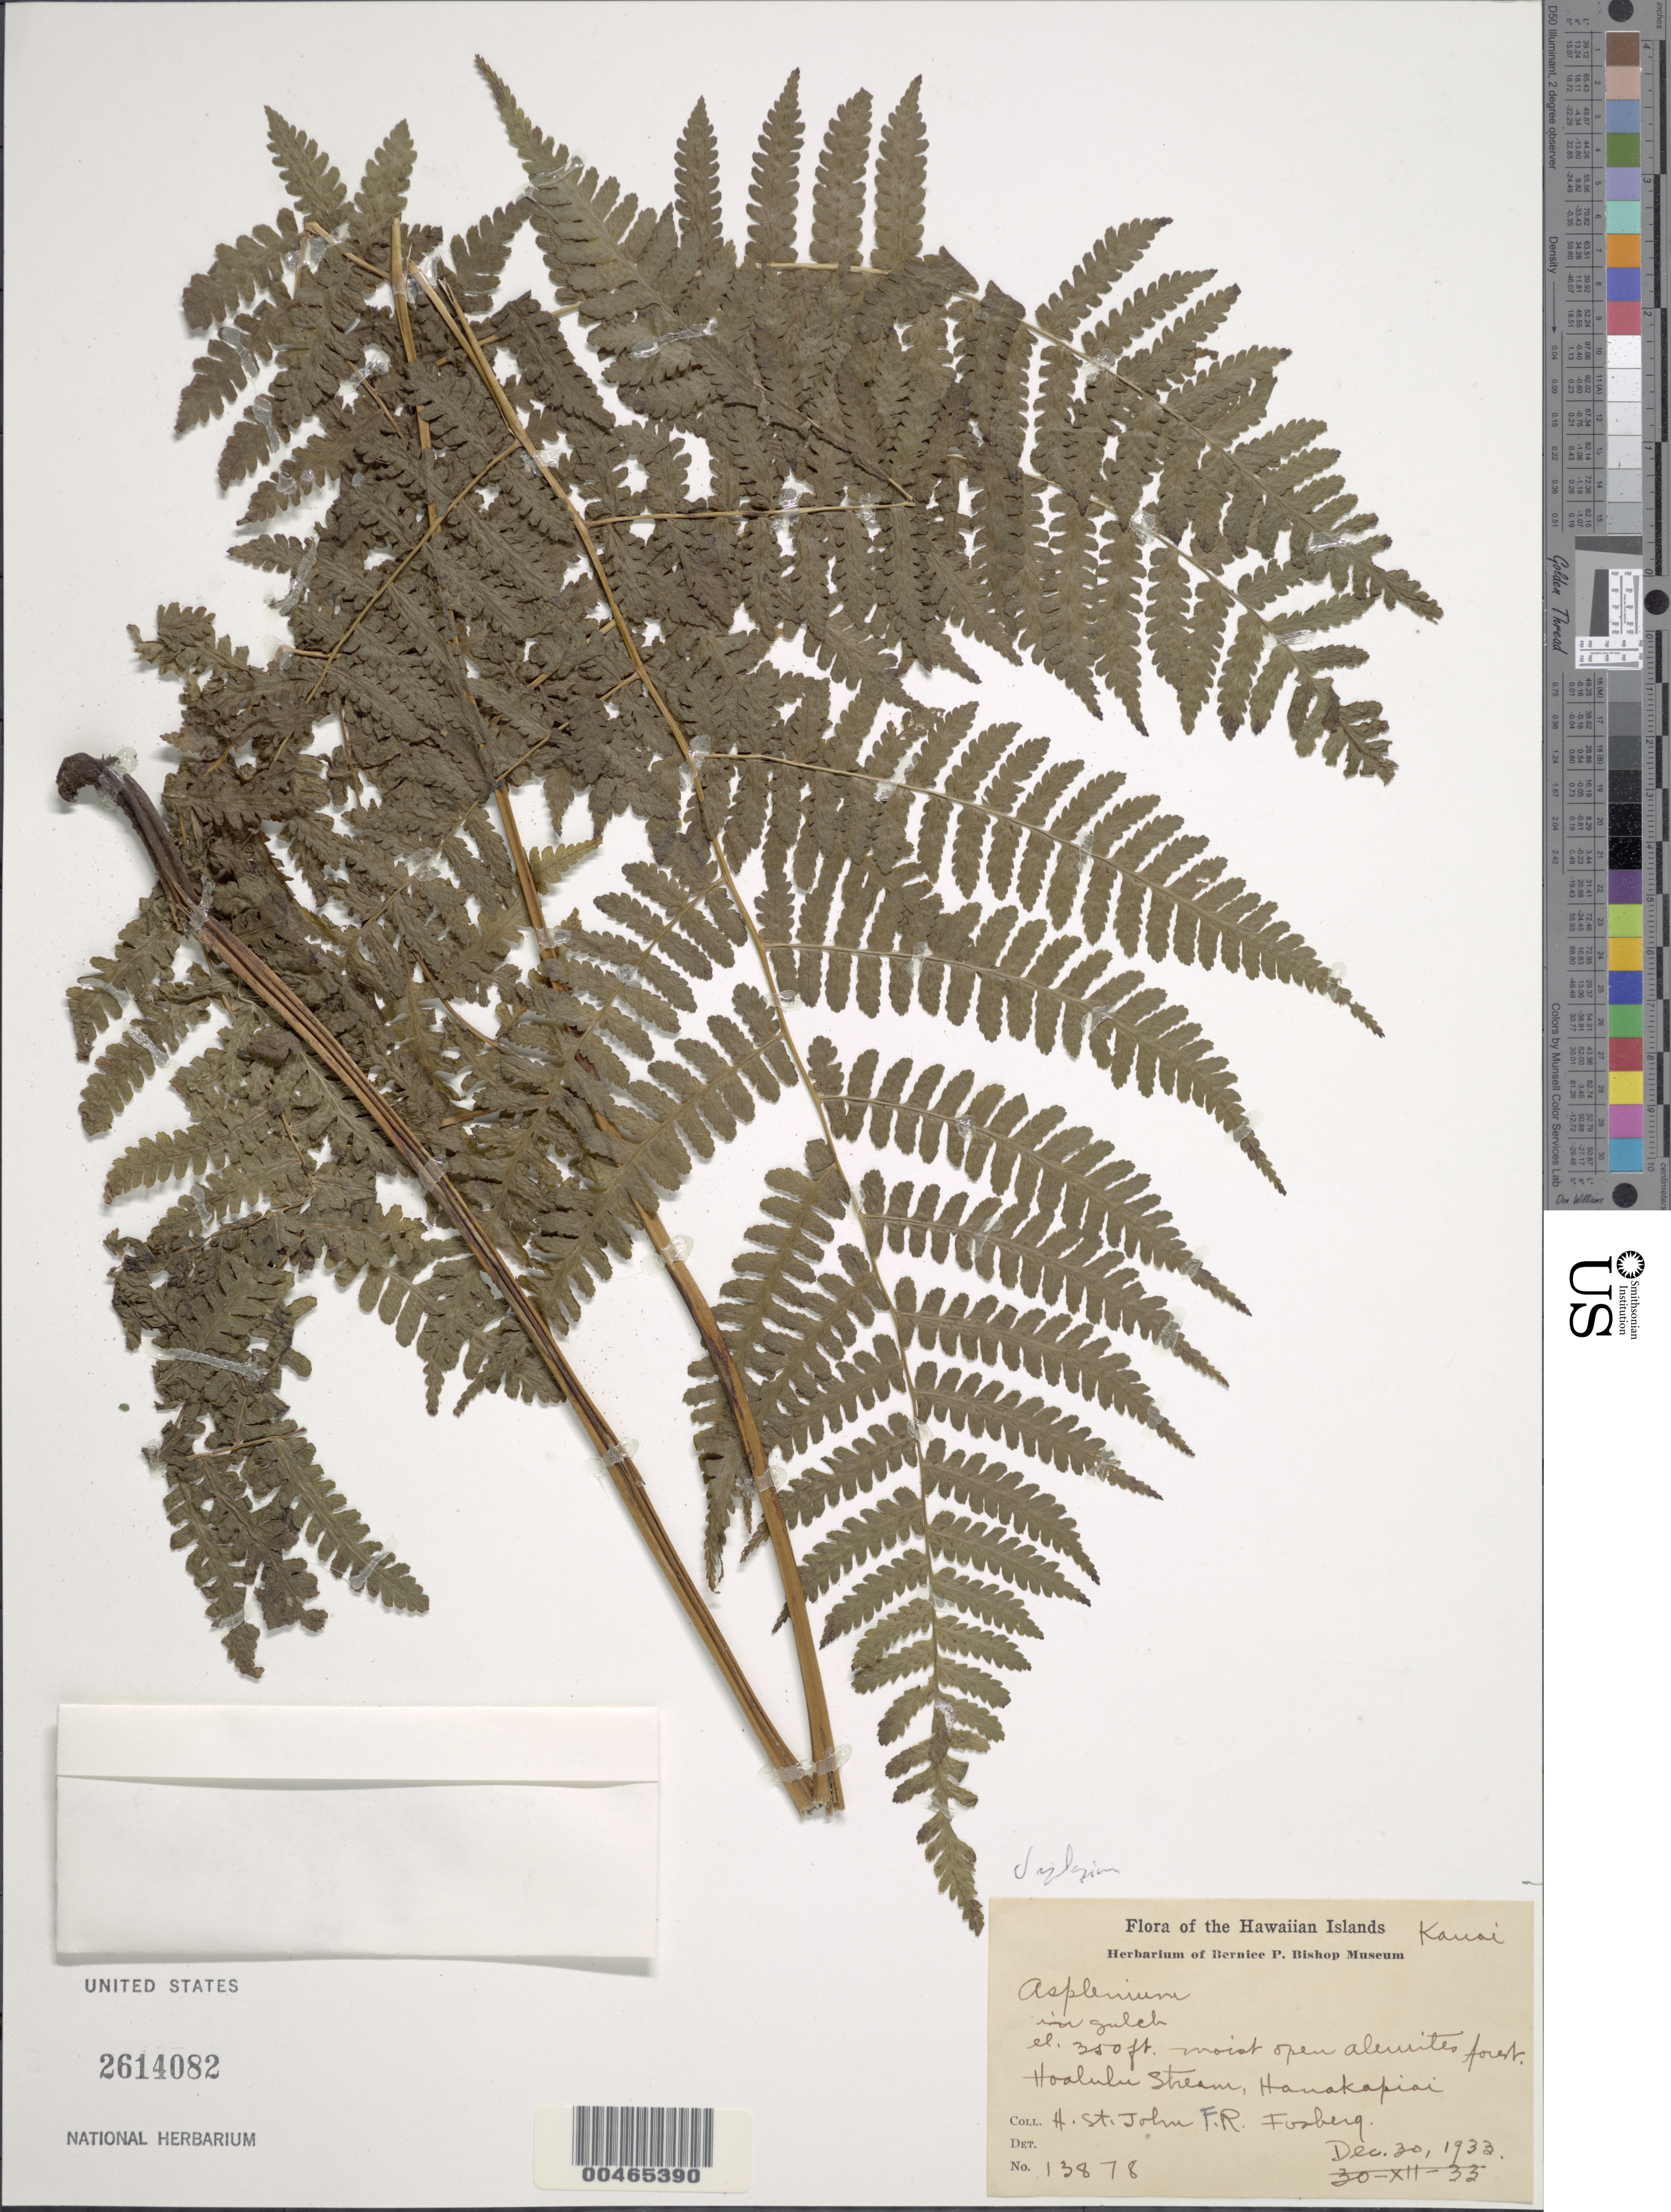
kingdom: Plantae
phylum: Tracheophyta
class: Polypodiopsida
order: Polypodiales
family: Athyriaceae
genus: Diplazium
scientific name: Diplazium sp.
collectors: H. St. John & F. R. Fosberg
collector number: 13878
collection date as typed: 30 Dec 1933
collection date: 1933-12-30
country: United States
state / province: Hawaii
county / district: Kauai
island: Kaua'i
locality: Hoalulu Stream, Hauakapiai, Kauai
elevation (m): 107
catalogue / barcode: US 2614082